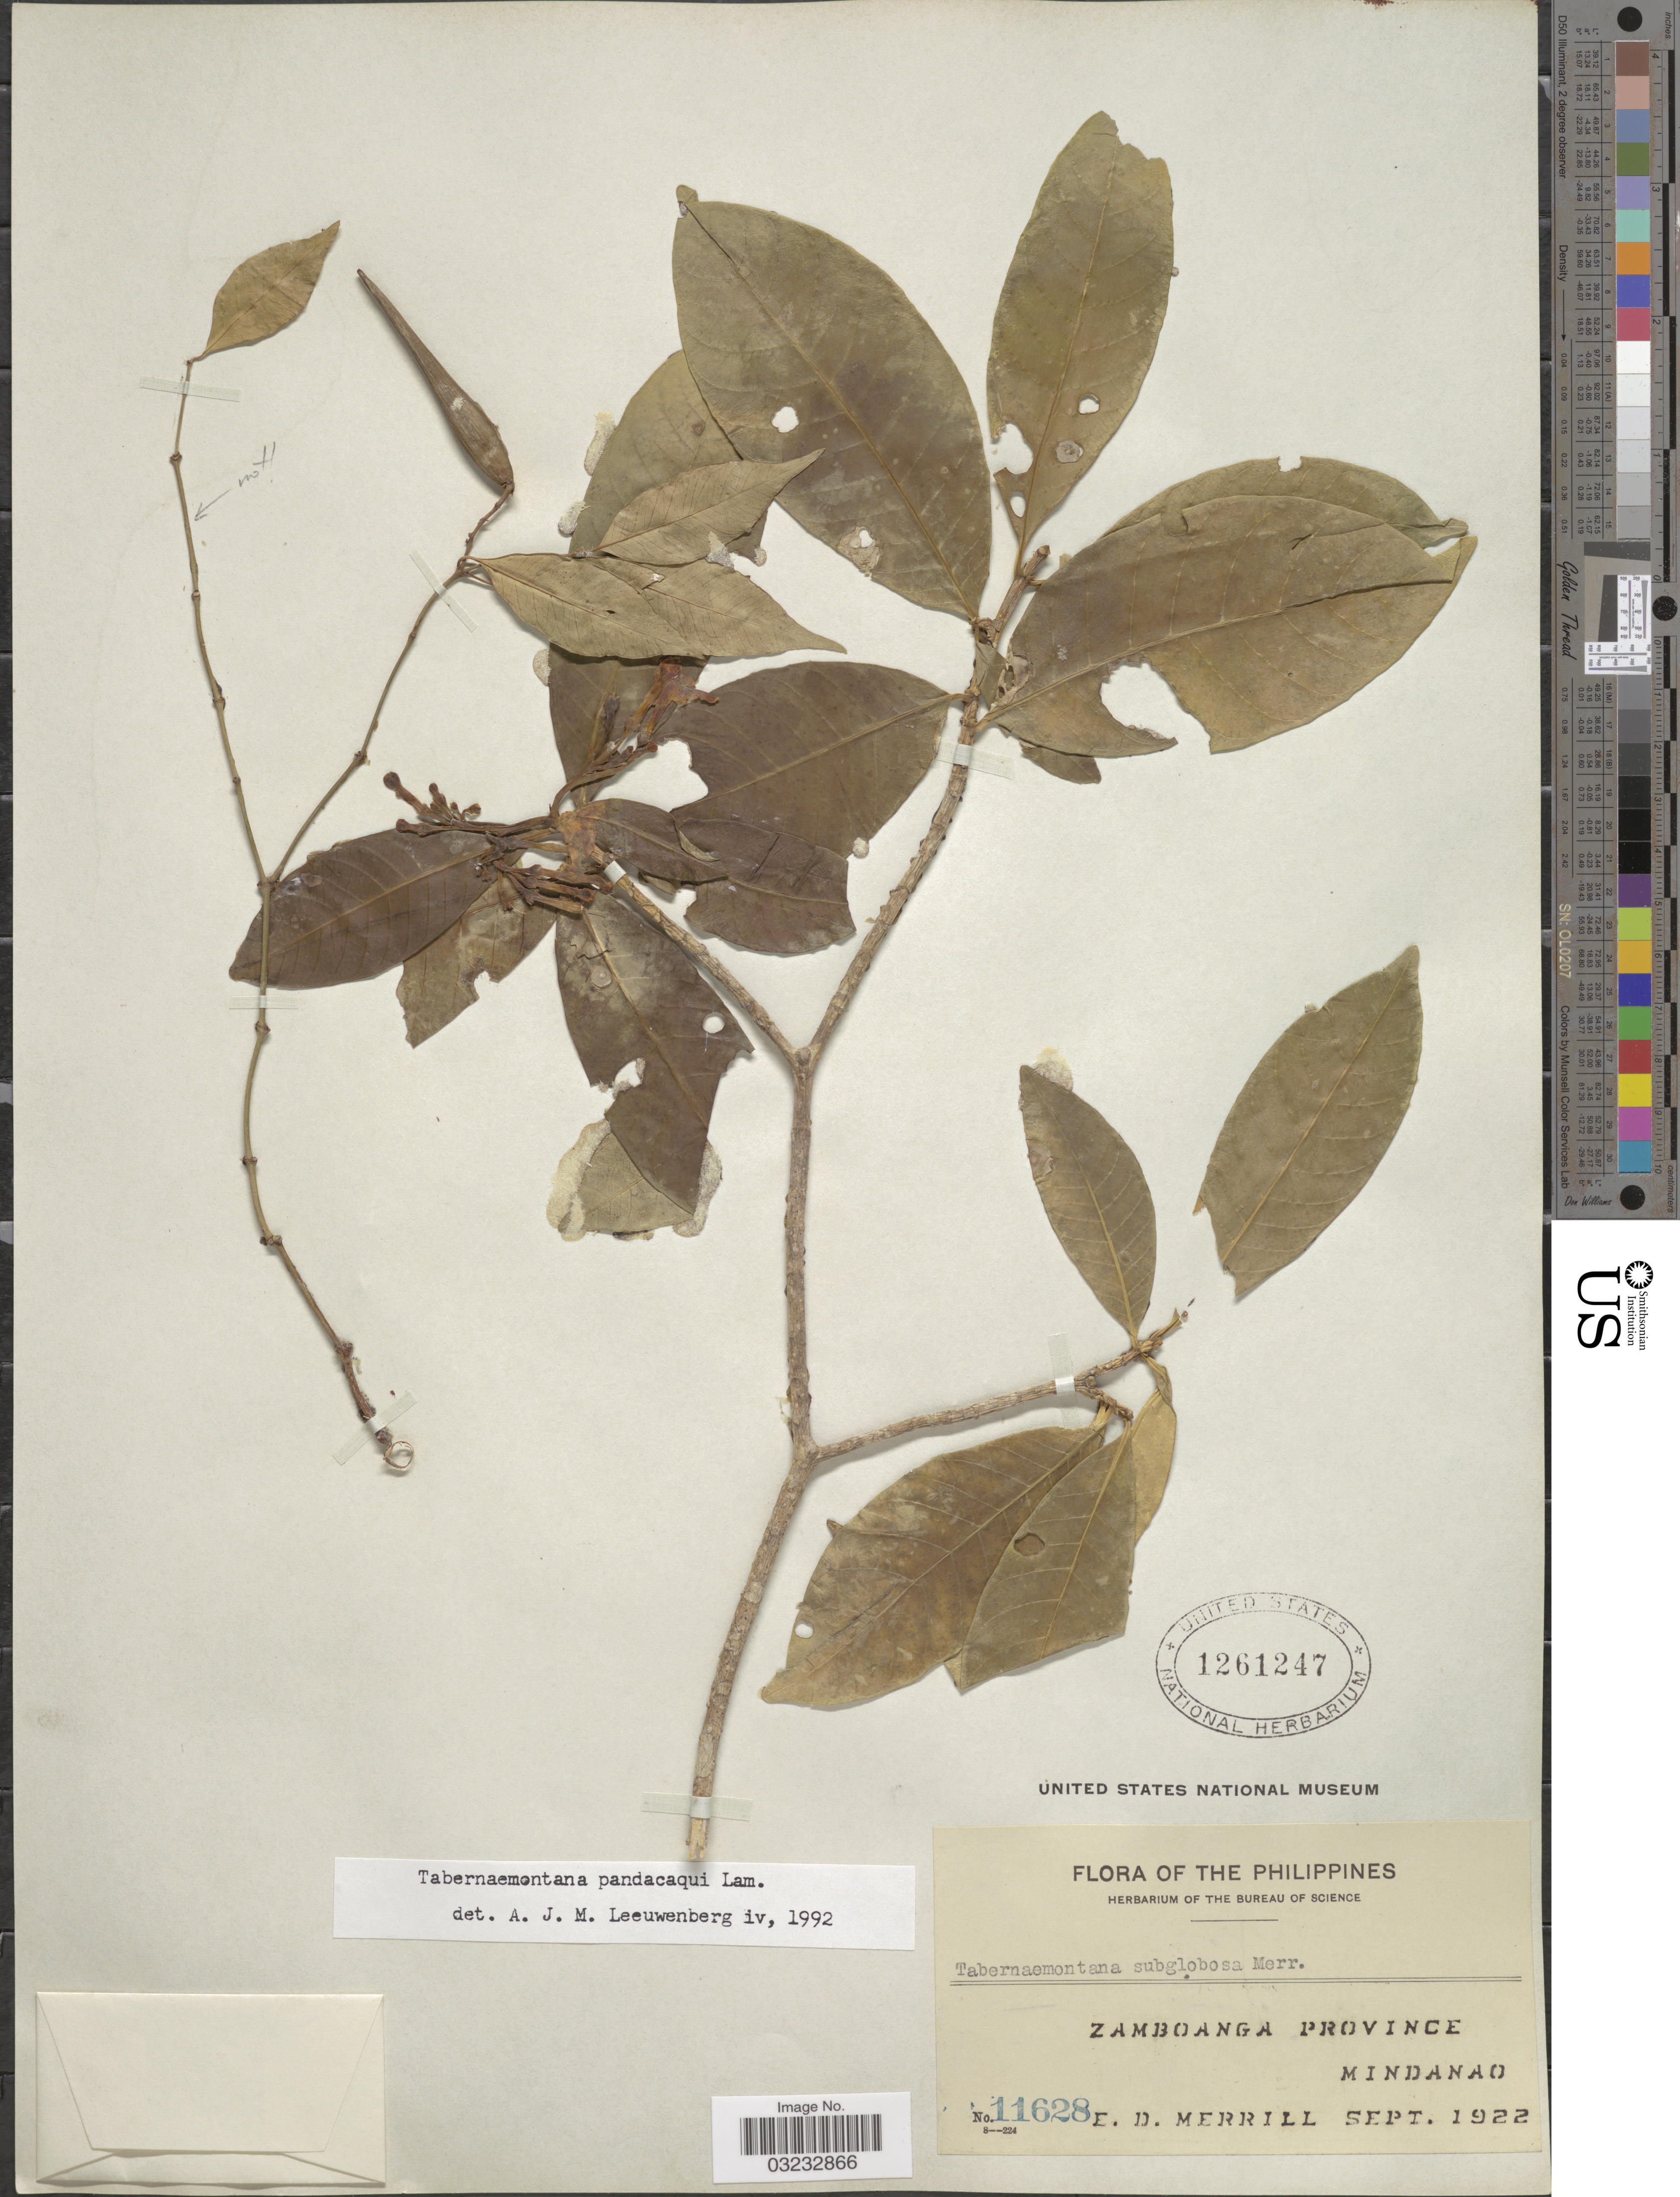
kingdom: Plantae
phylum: Tracheophyta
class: Magnoliopsida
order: Gentianales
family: Apocynaceae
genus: Tabernaemontana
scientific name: Tabernaemontana pandacaqui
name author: Poir.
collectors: E. D. Merrill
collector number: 11628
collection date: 1922-09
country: Philippines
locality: Zamboanga Province, Mindanao.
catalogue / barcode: US 1261247